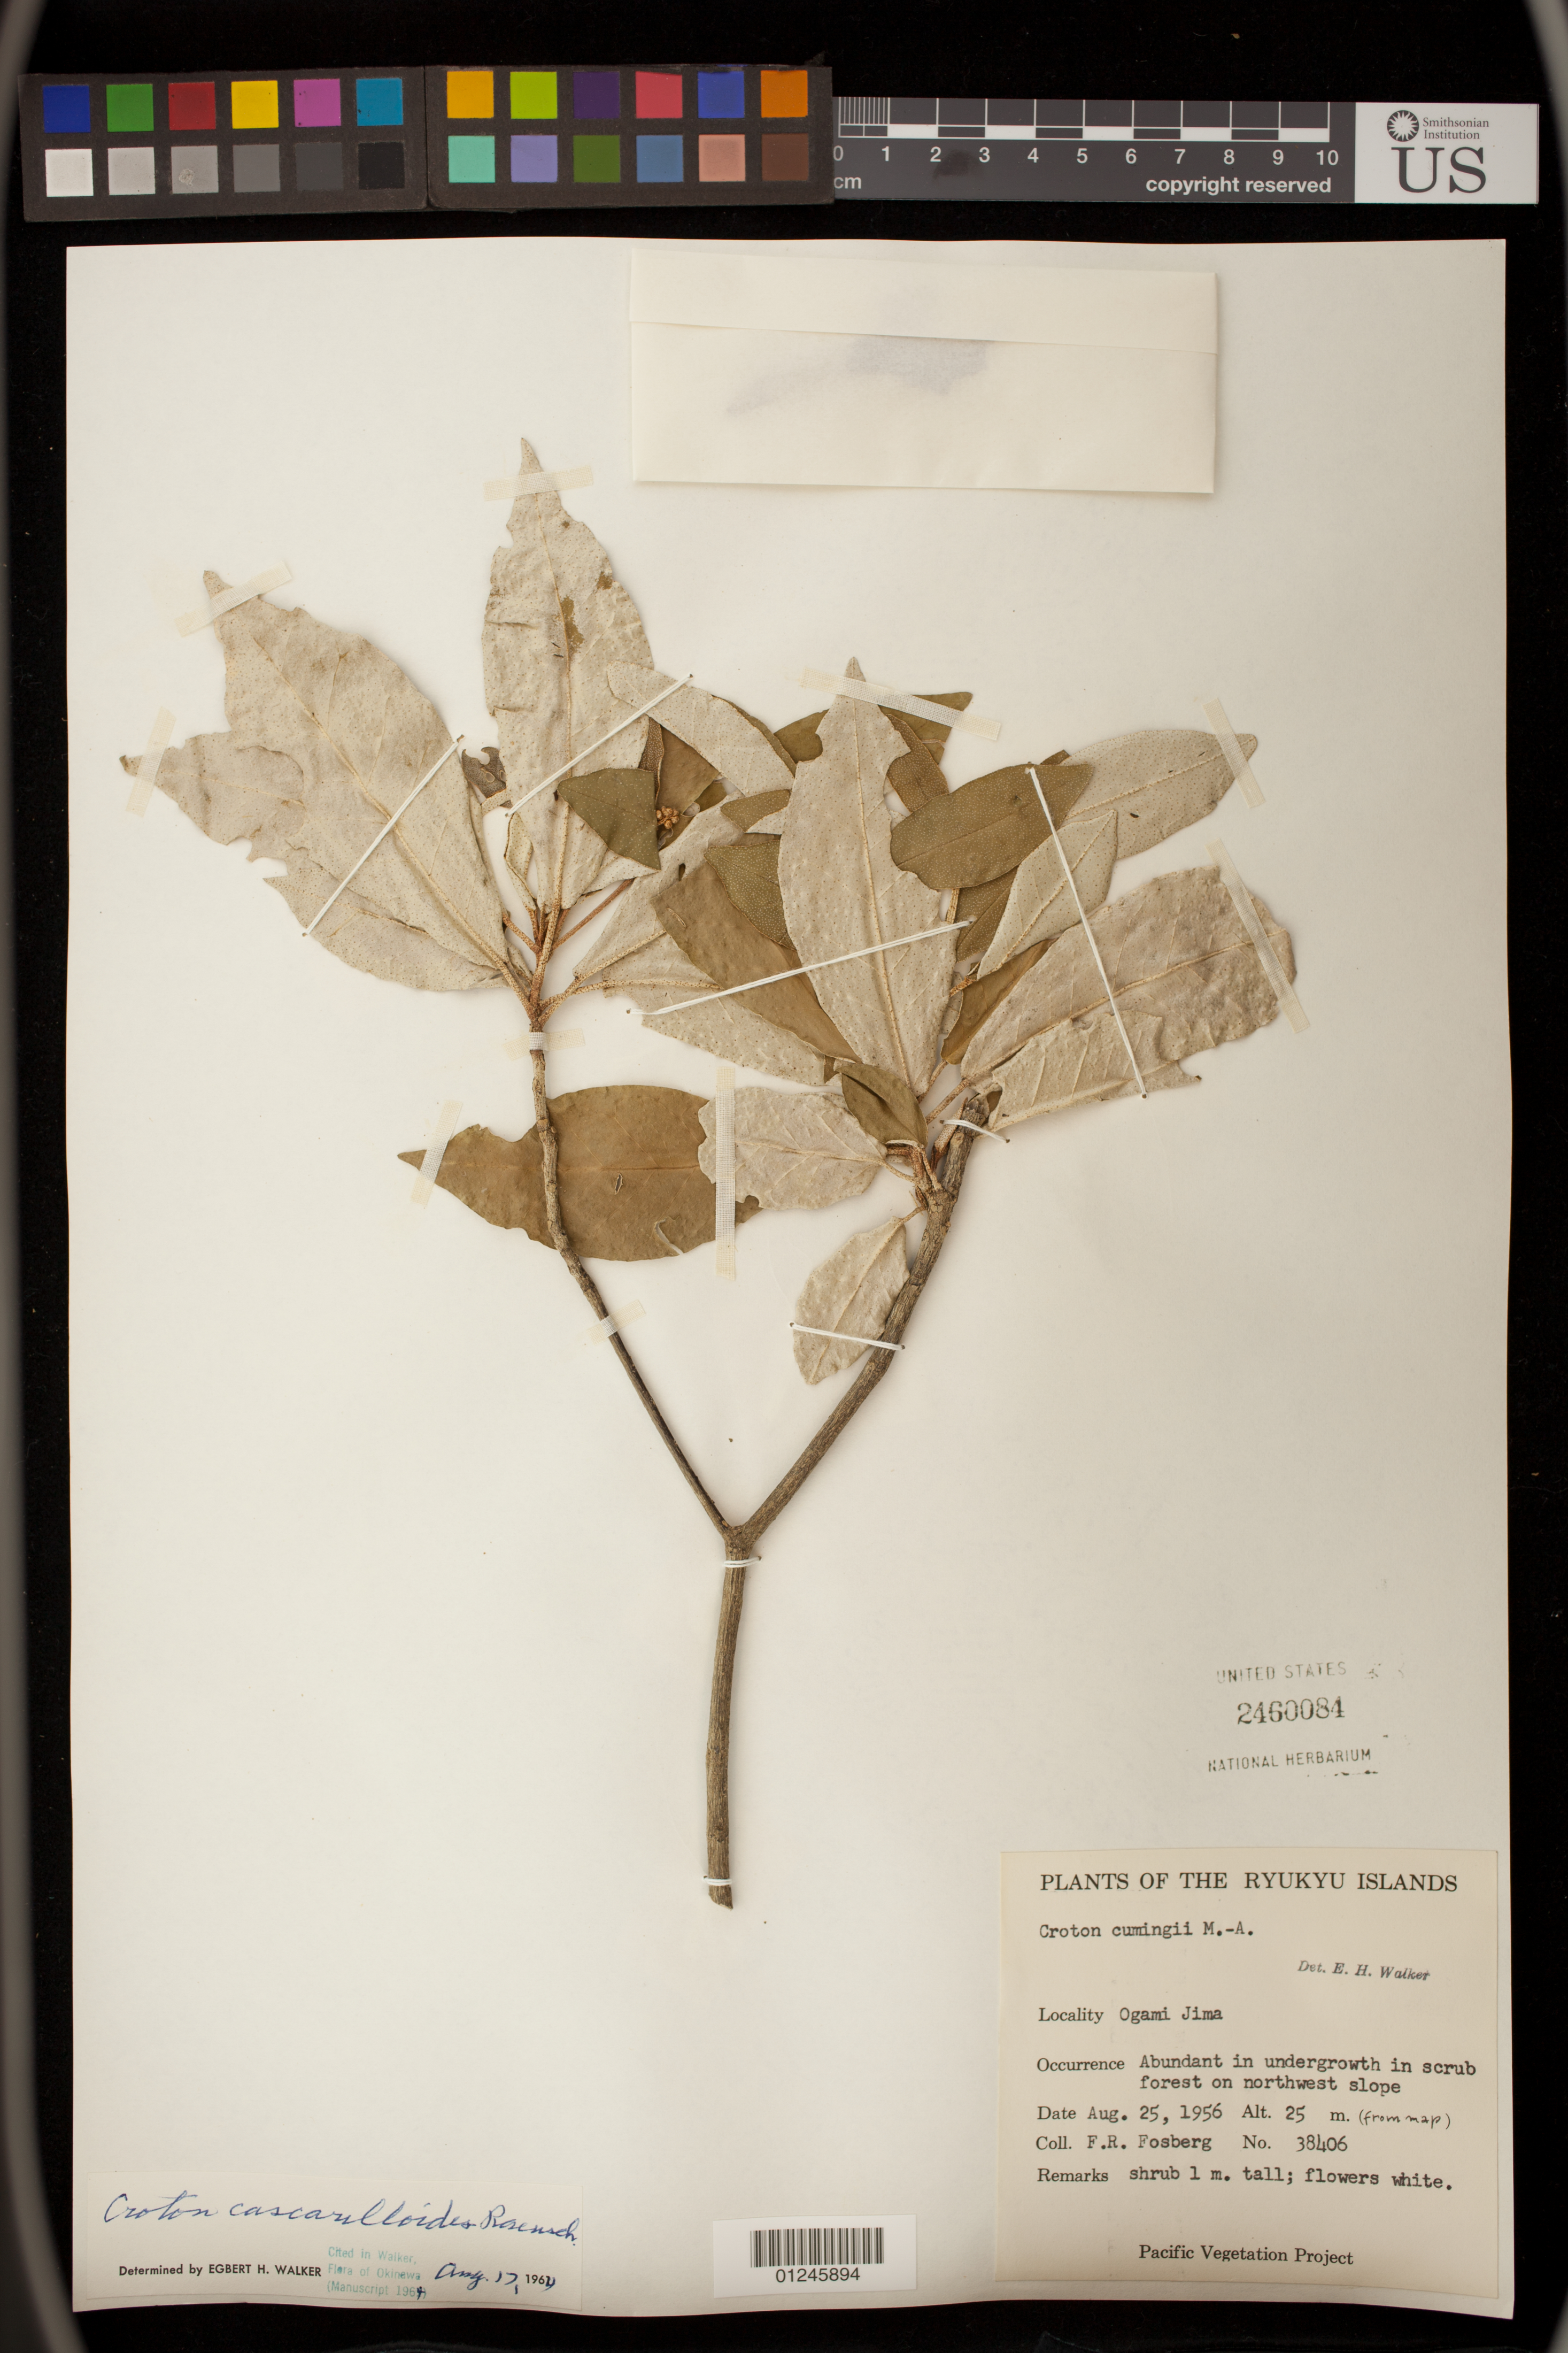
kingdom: Plantae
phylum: Tracheophyta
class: Magnoliopsida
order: Malpighiales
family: Euphorbiaceae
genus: Croton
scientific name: Croton cascarilloides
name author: Raeusch.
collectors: F. R. Fosberg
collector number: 38406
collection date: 1956-08-25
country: Japan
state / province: Okinawa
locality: Ogami Jima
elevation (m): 25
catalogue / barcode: US 2460084